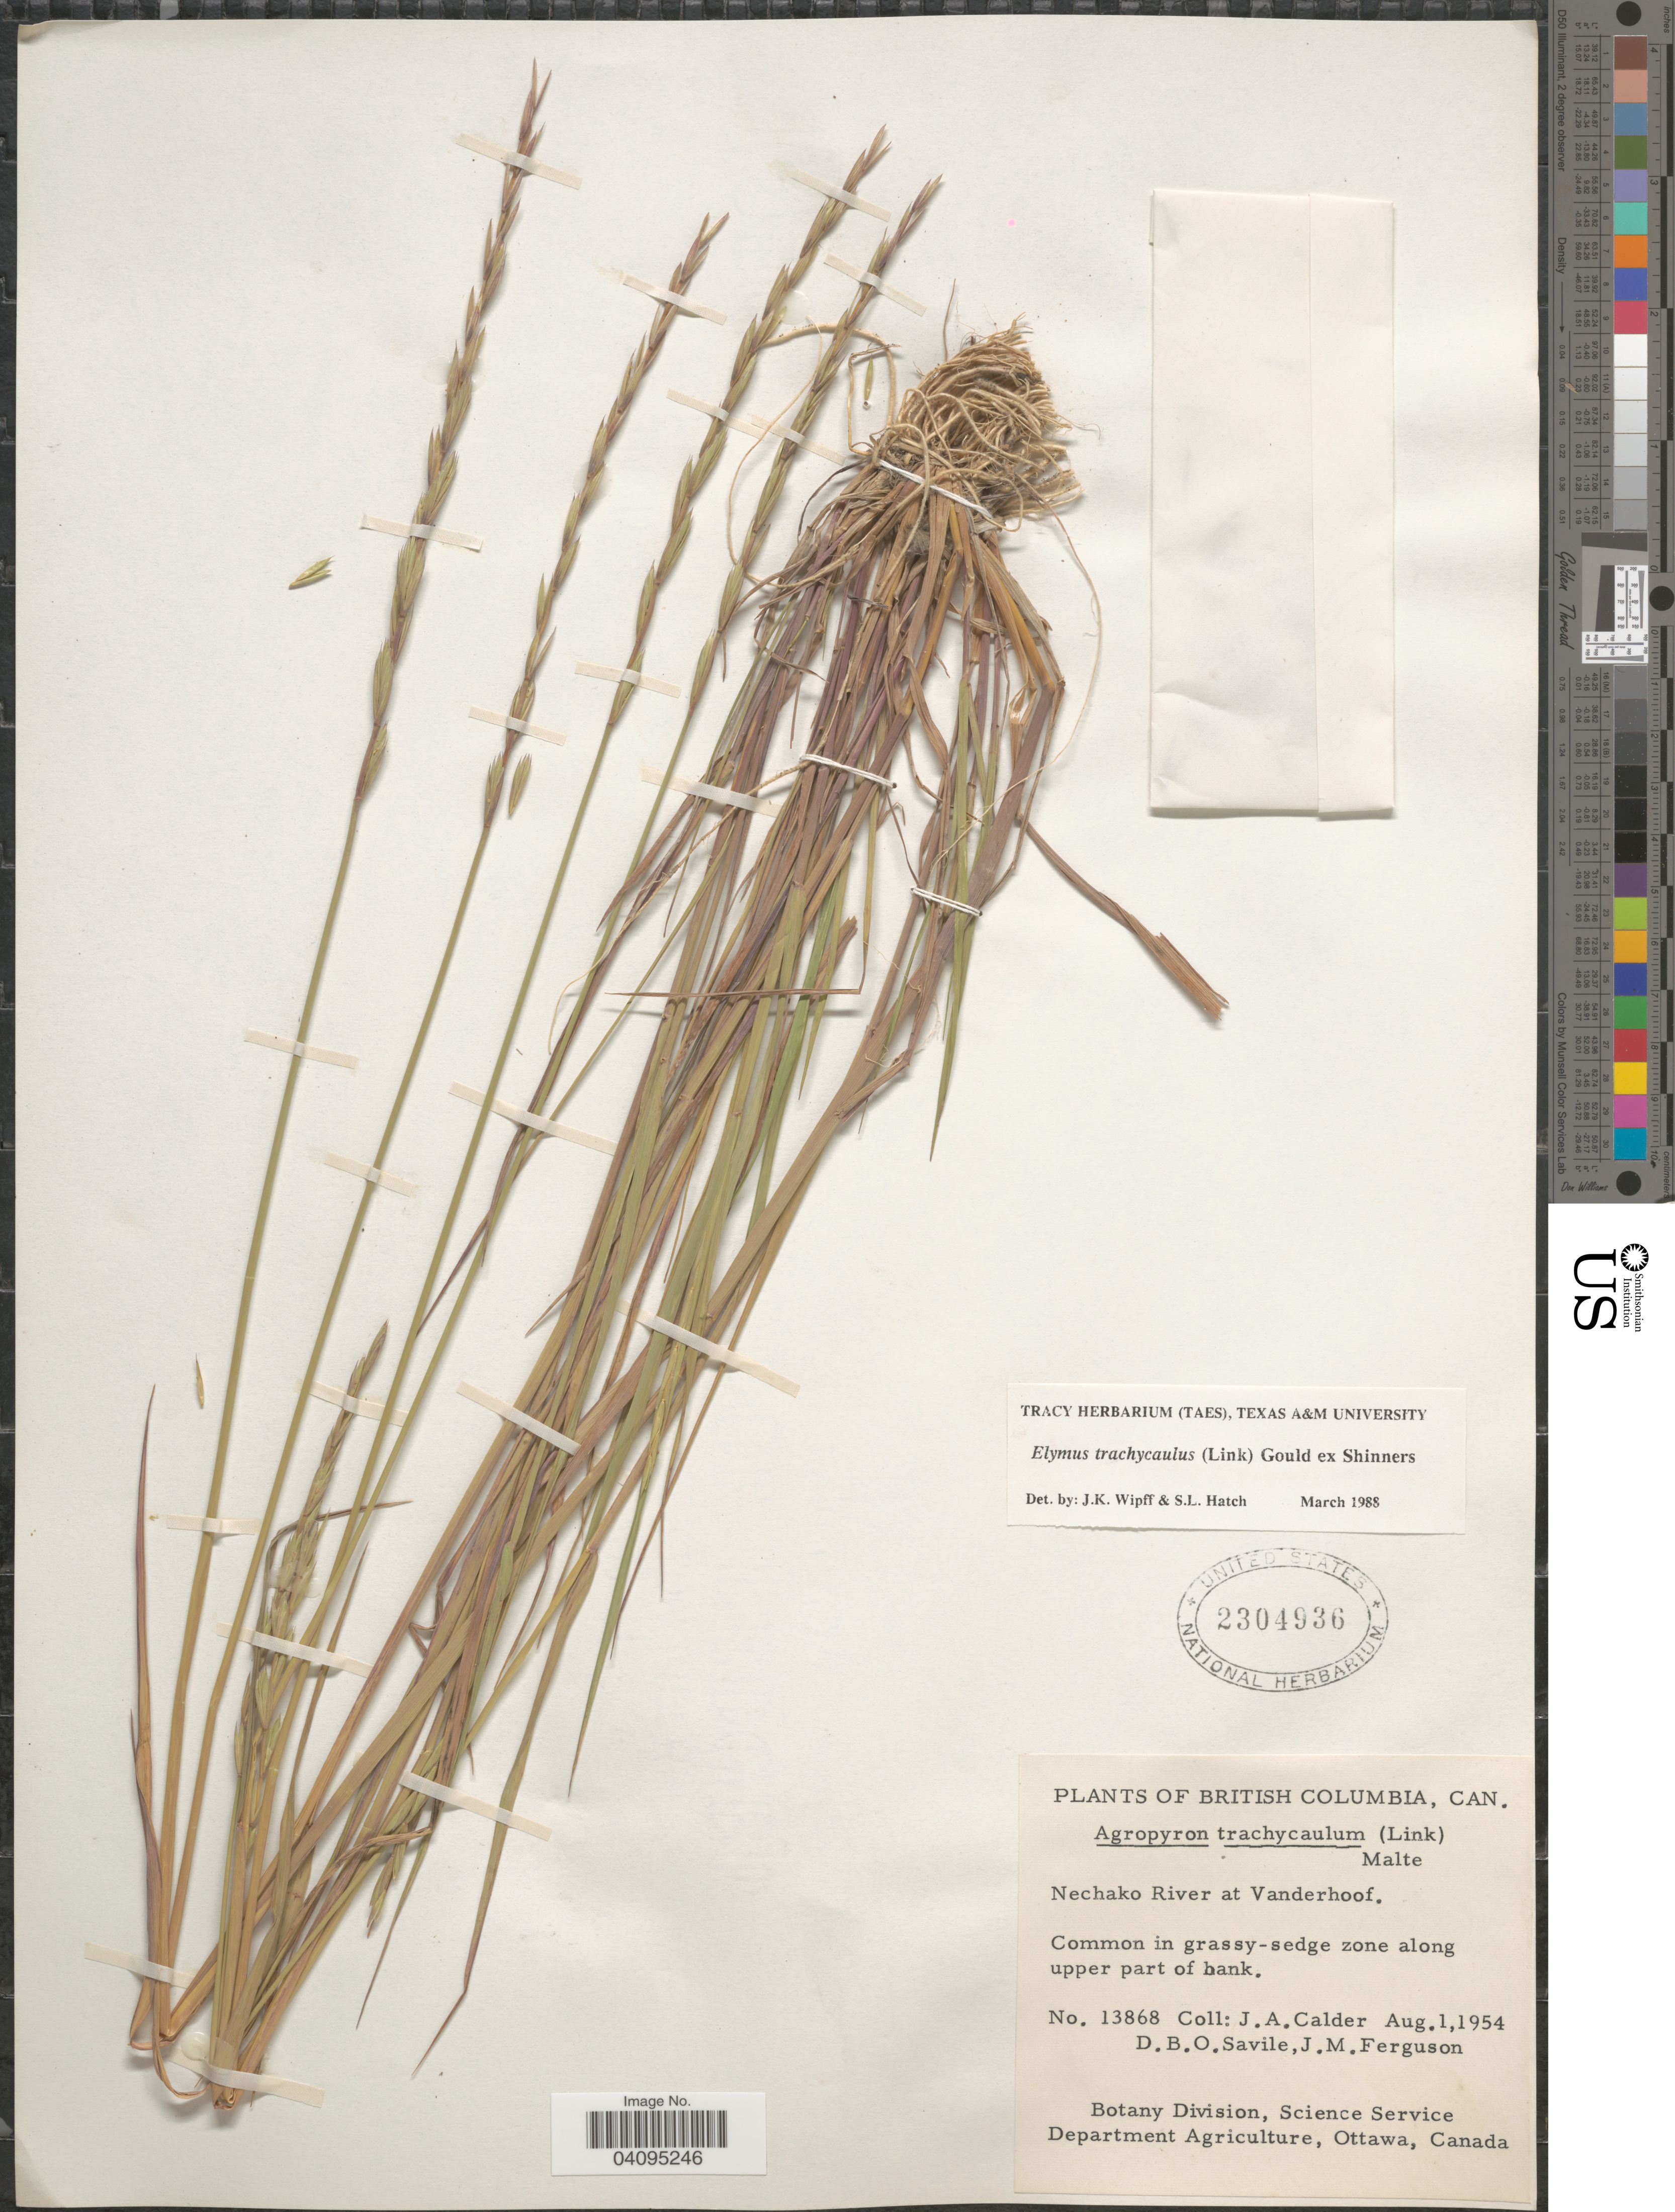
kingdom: Plantae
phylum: Tracheophyta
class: Liliopsida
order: Poales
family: Poaceae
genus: Elymus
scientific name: Elymus trachycaulus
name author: (Link) Gould ex Shinners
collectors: J. A. Calder, D. Savile & J. M. Ferguson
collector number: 13868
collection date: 1954-08-01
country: Canada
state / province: British Columbia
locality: Nechako River at Vanderhoof. Common in grassy-sedge zone along upper part of bank.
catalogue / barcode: US 2304936